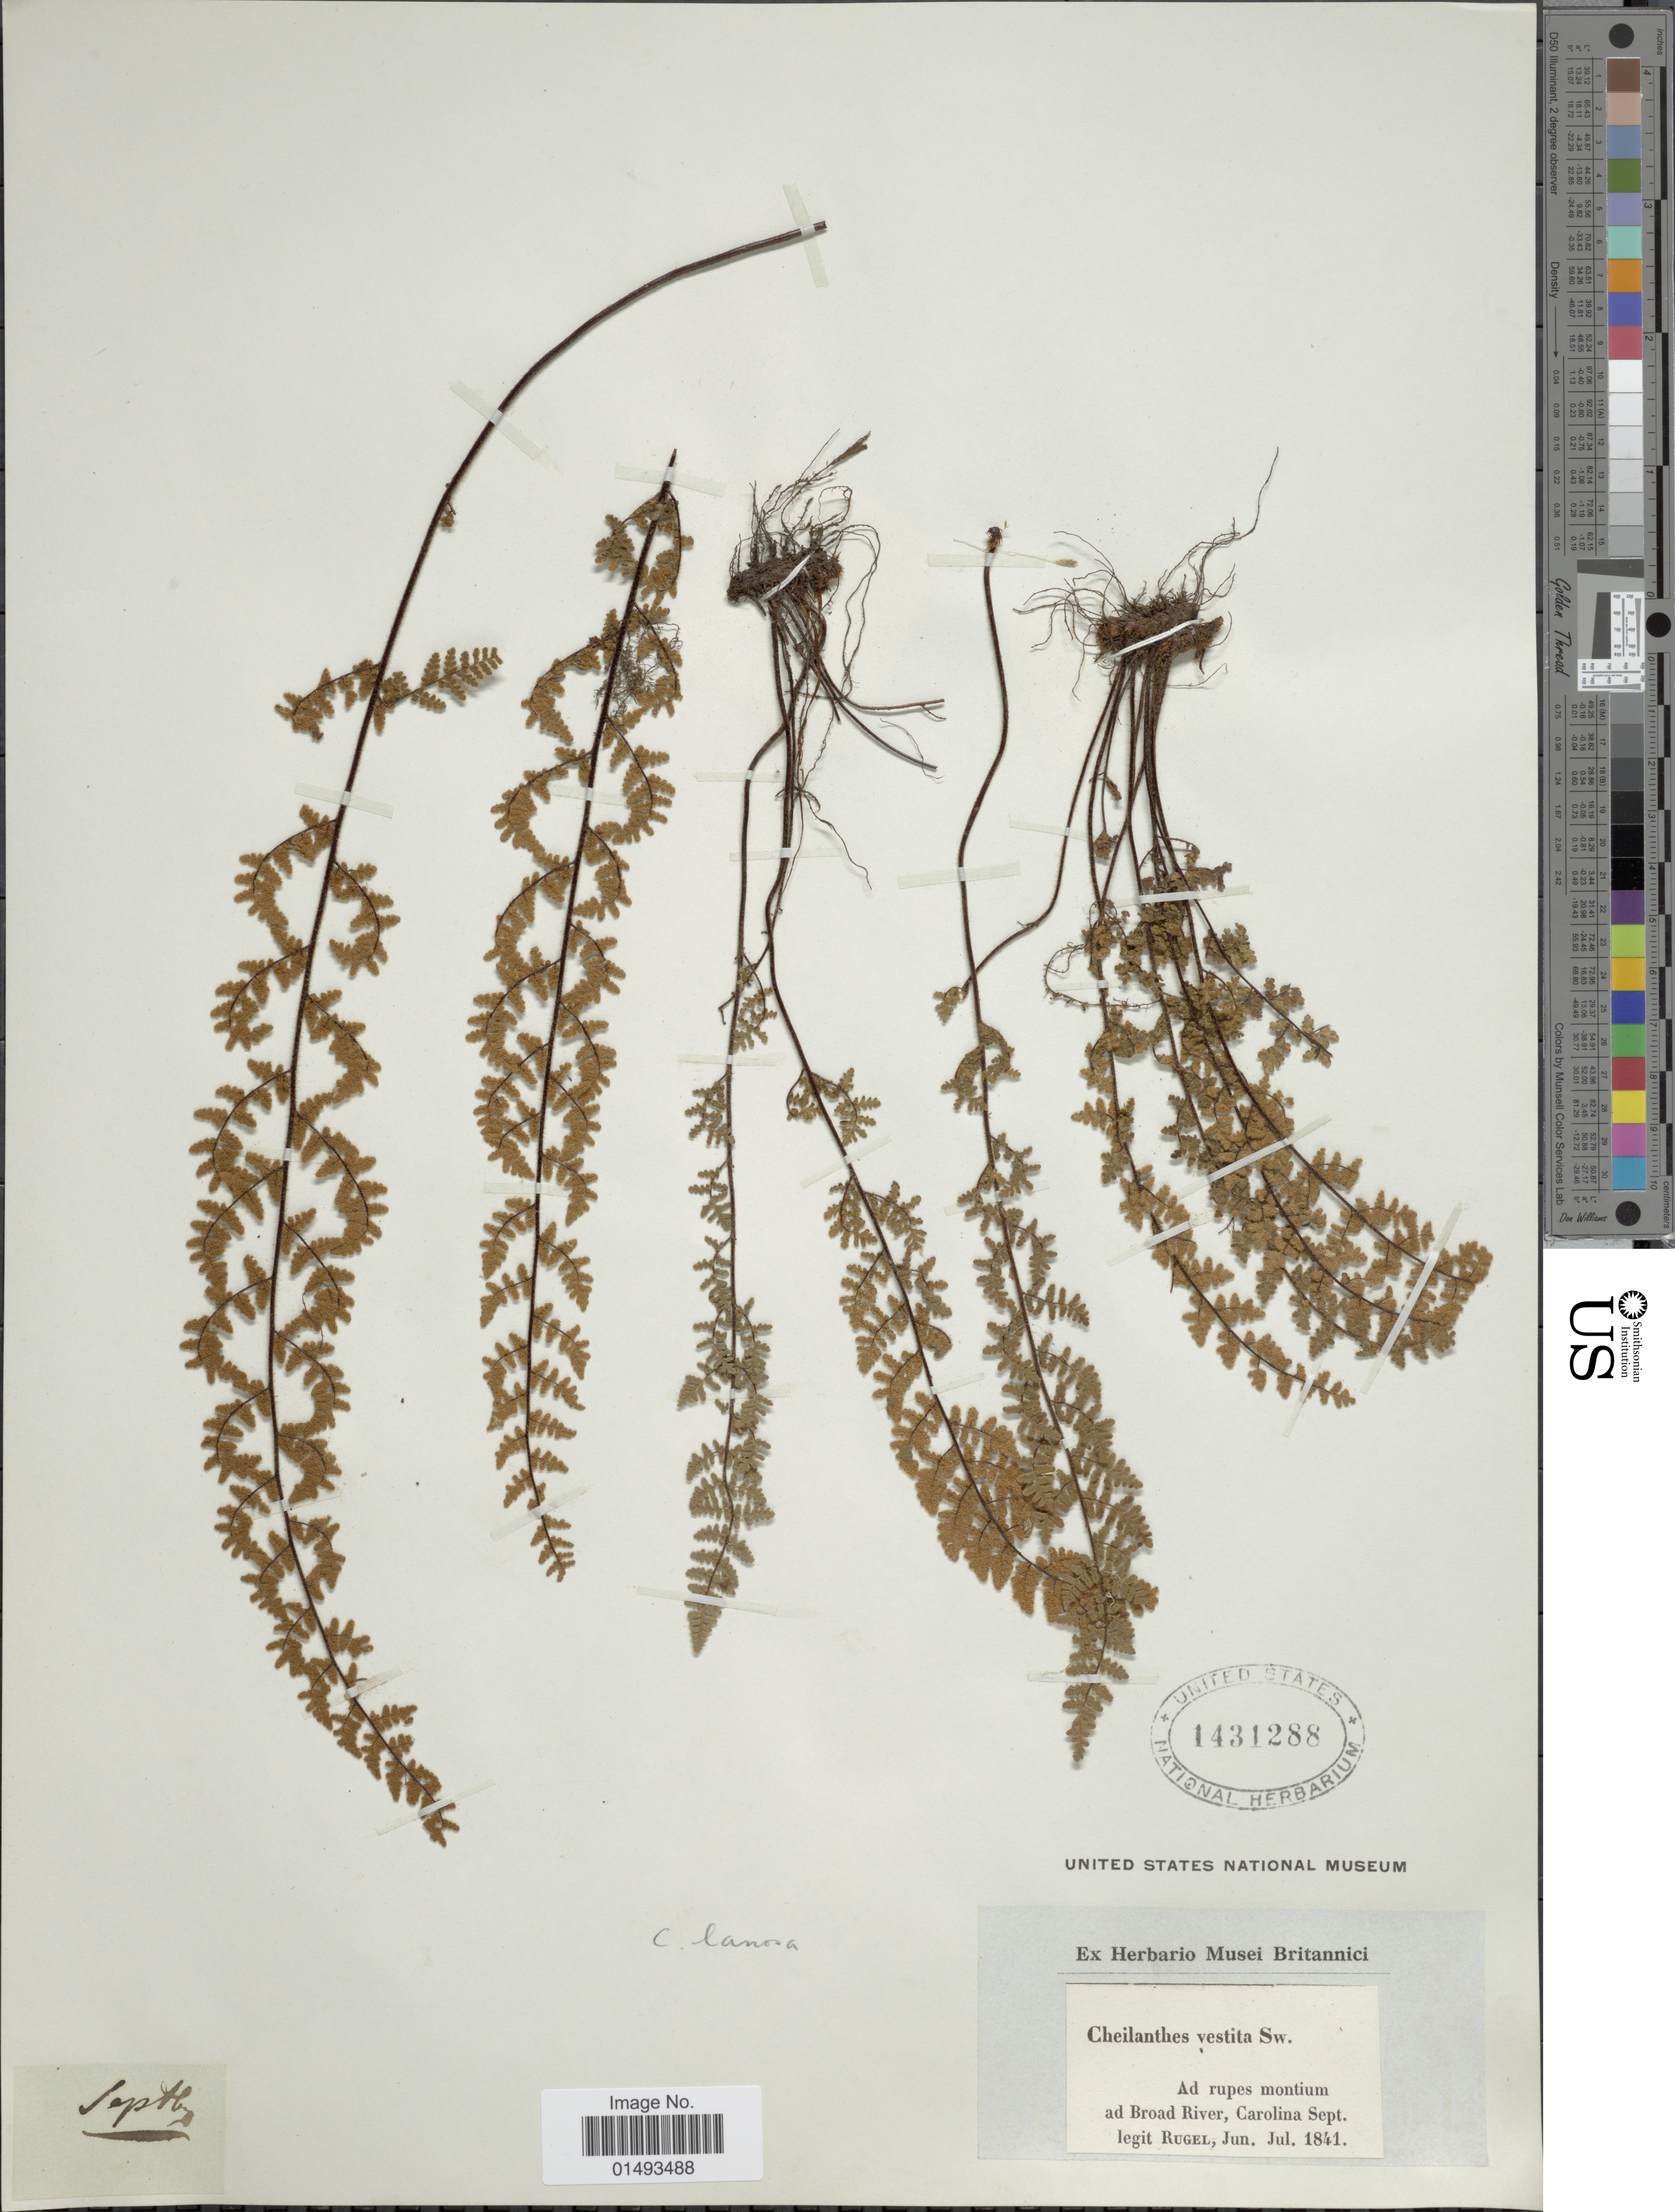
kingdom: Plantae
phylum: Tracheophyta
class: Polypodiopsida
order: Polypodiales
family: Pteridaceae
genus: Myriopteris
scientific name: Myriopteris lanosa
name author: (Michx.) Grusz & Windham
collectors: Rugel, --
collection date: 1841-06/1841-07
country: United States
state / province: North Carolina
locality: Ad rupes montium ad Broad River, Carolina Sept.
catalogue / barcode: US 1431288